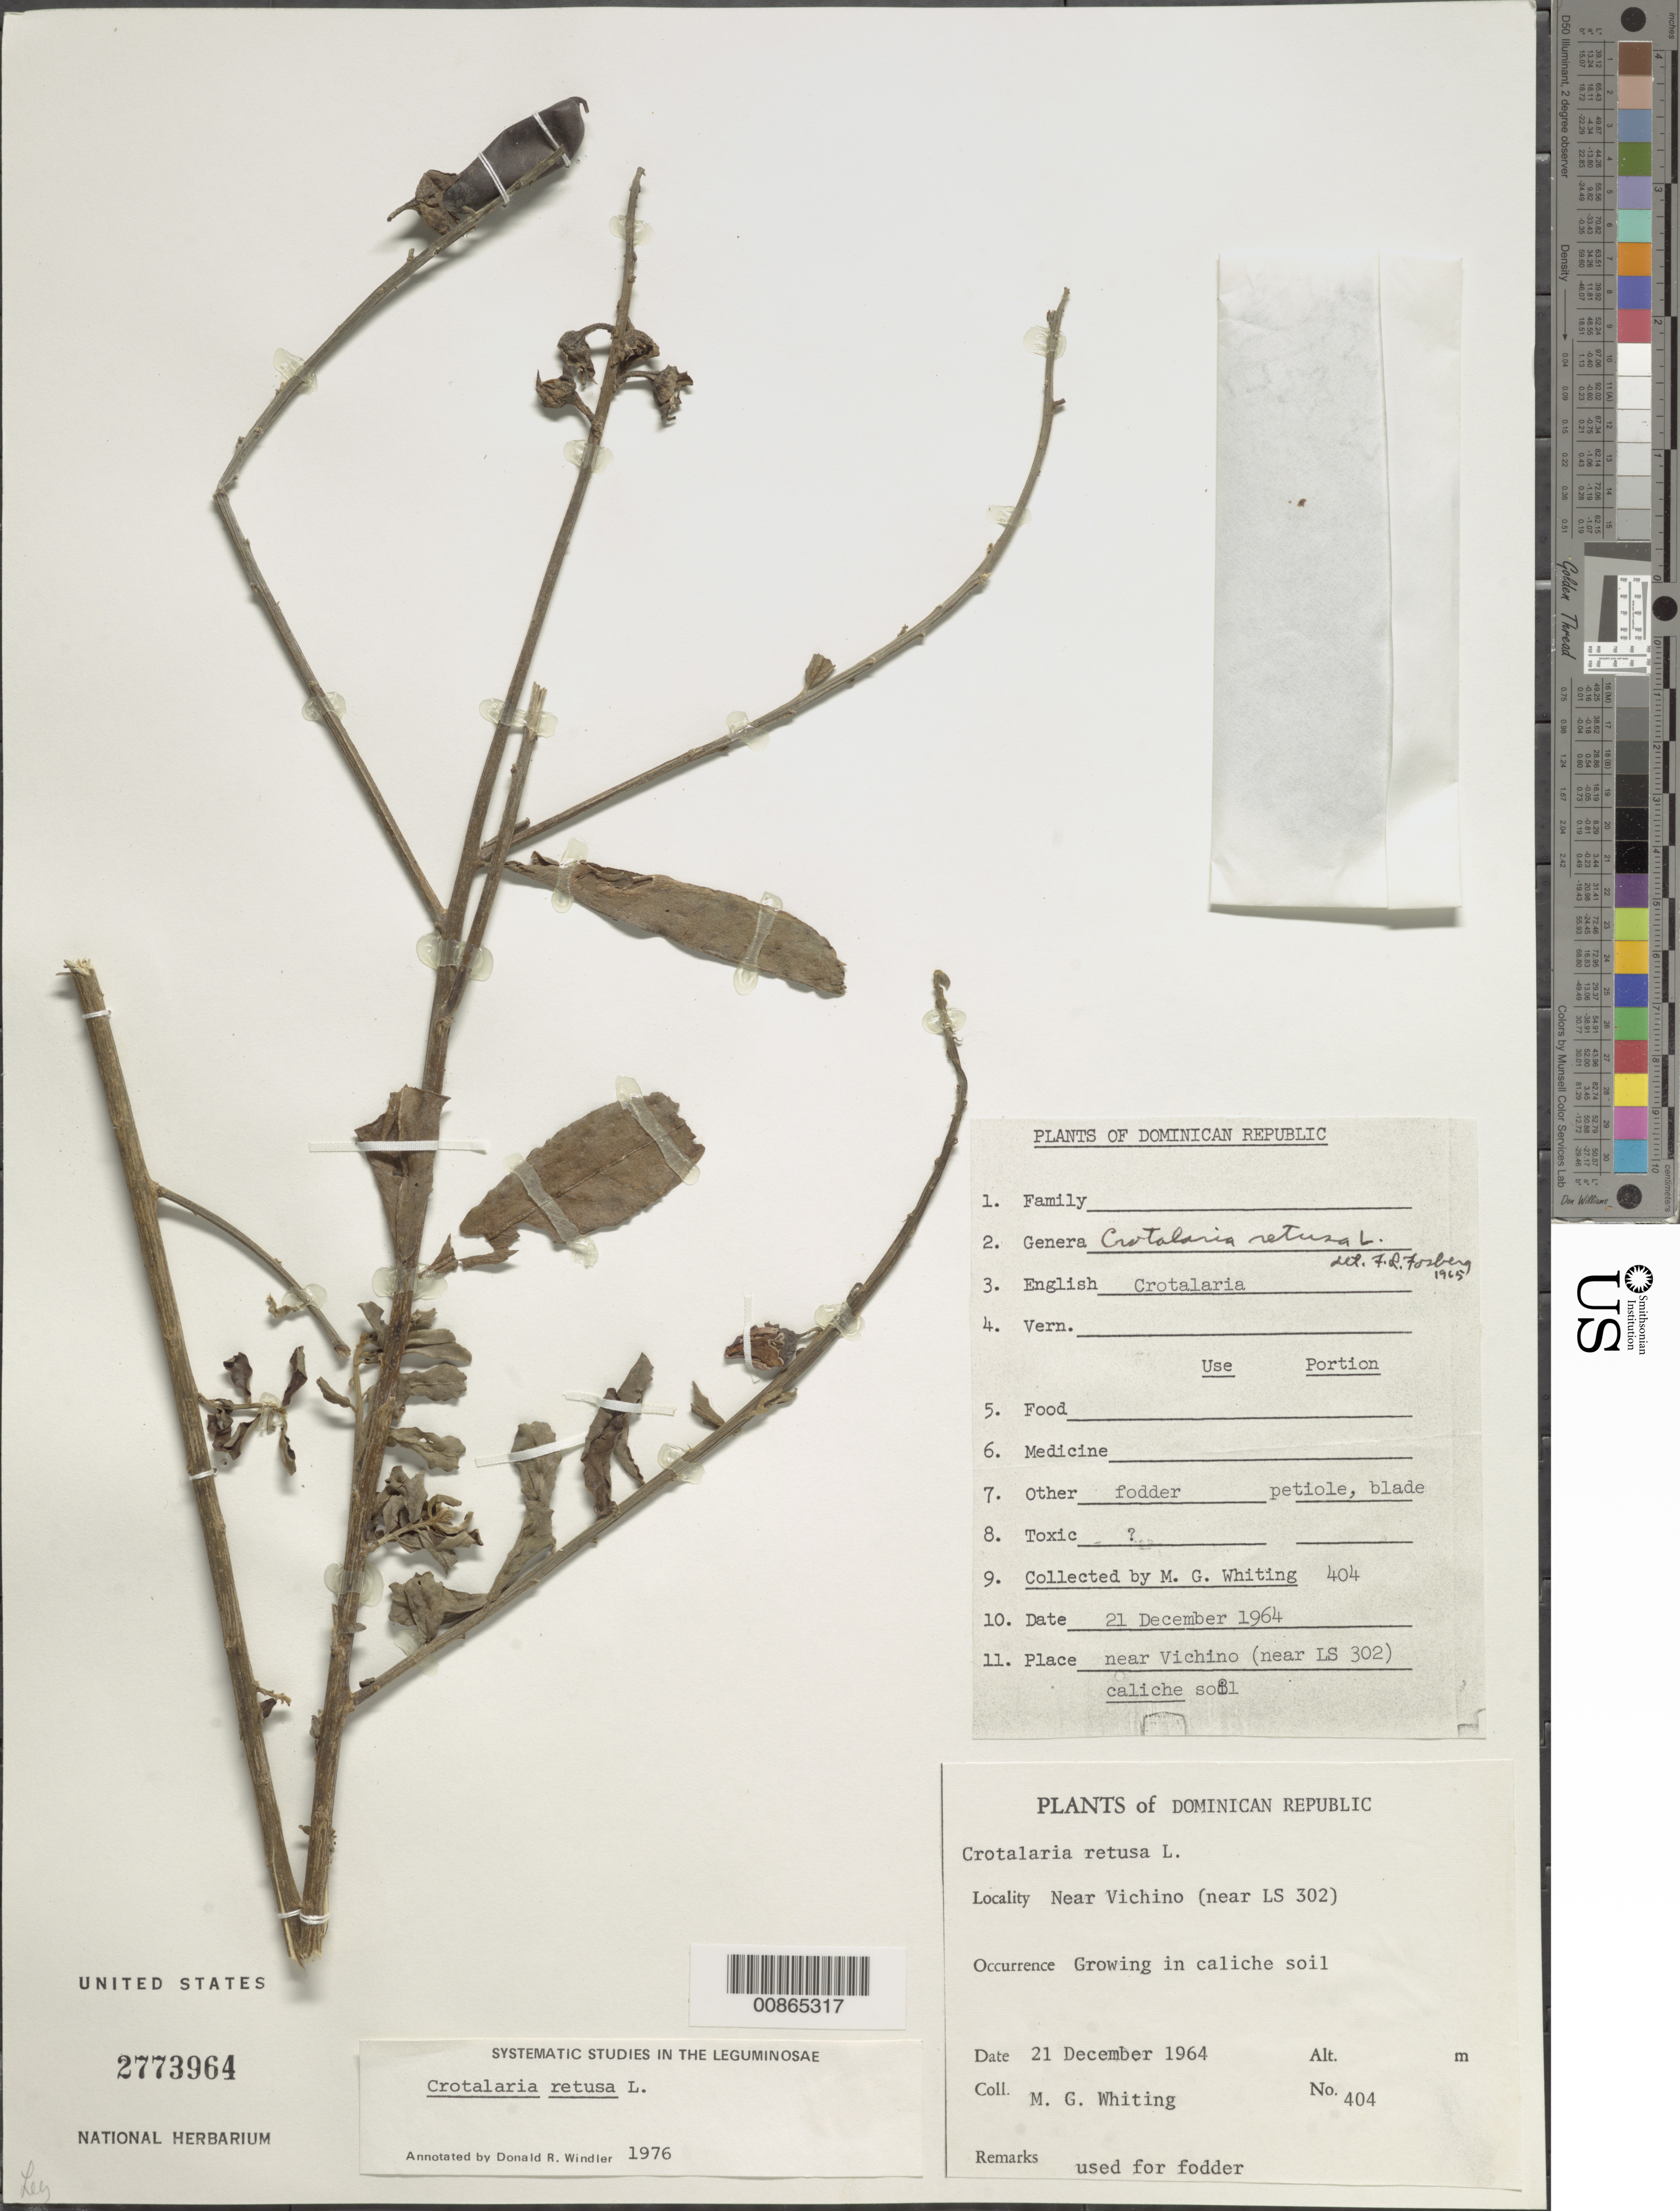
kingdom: Plantae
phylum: Tracheophyta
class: Magnoliopsida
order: Fabales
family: Fabaceae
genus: Crotalaria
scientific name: Crotalaria retusa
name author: L.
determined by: Windler, D. R.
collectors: M. Whiting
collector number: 404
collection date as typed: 21 Dec 1964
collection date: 1964-12-21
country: Dominican Republic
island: Hispaniola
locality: Near Vichito (near LS 302).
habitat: Growing in caliche soil.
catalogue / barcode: US 2773964